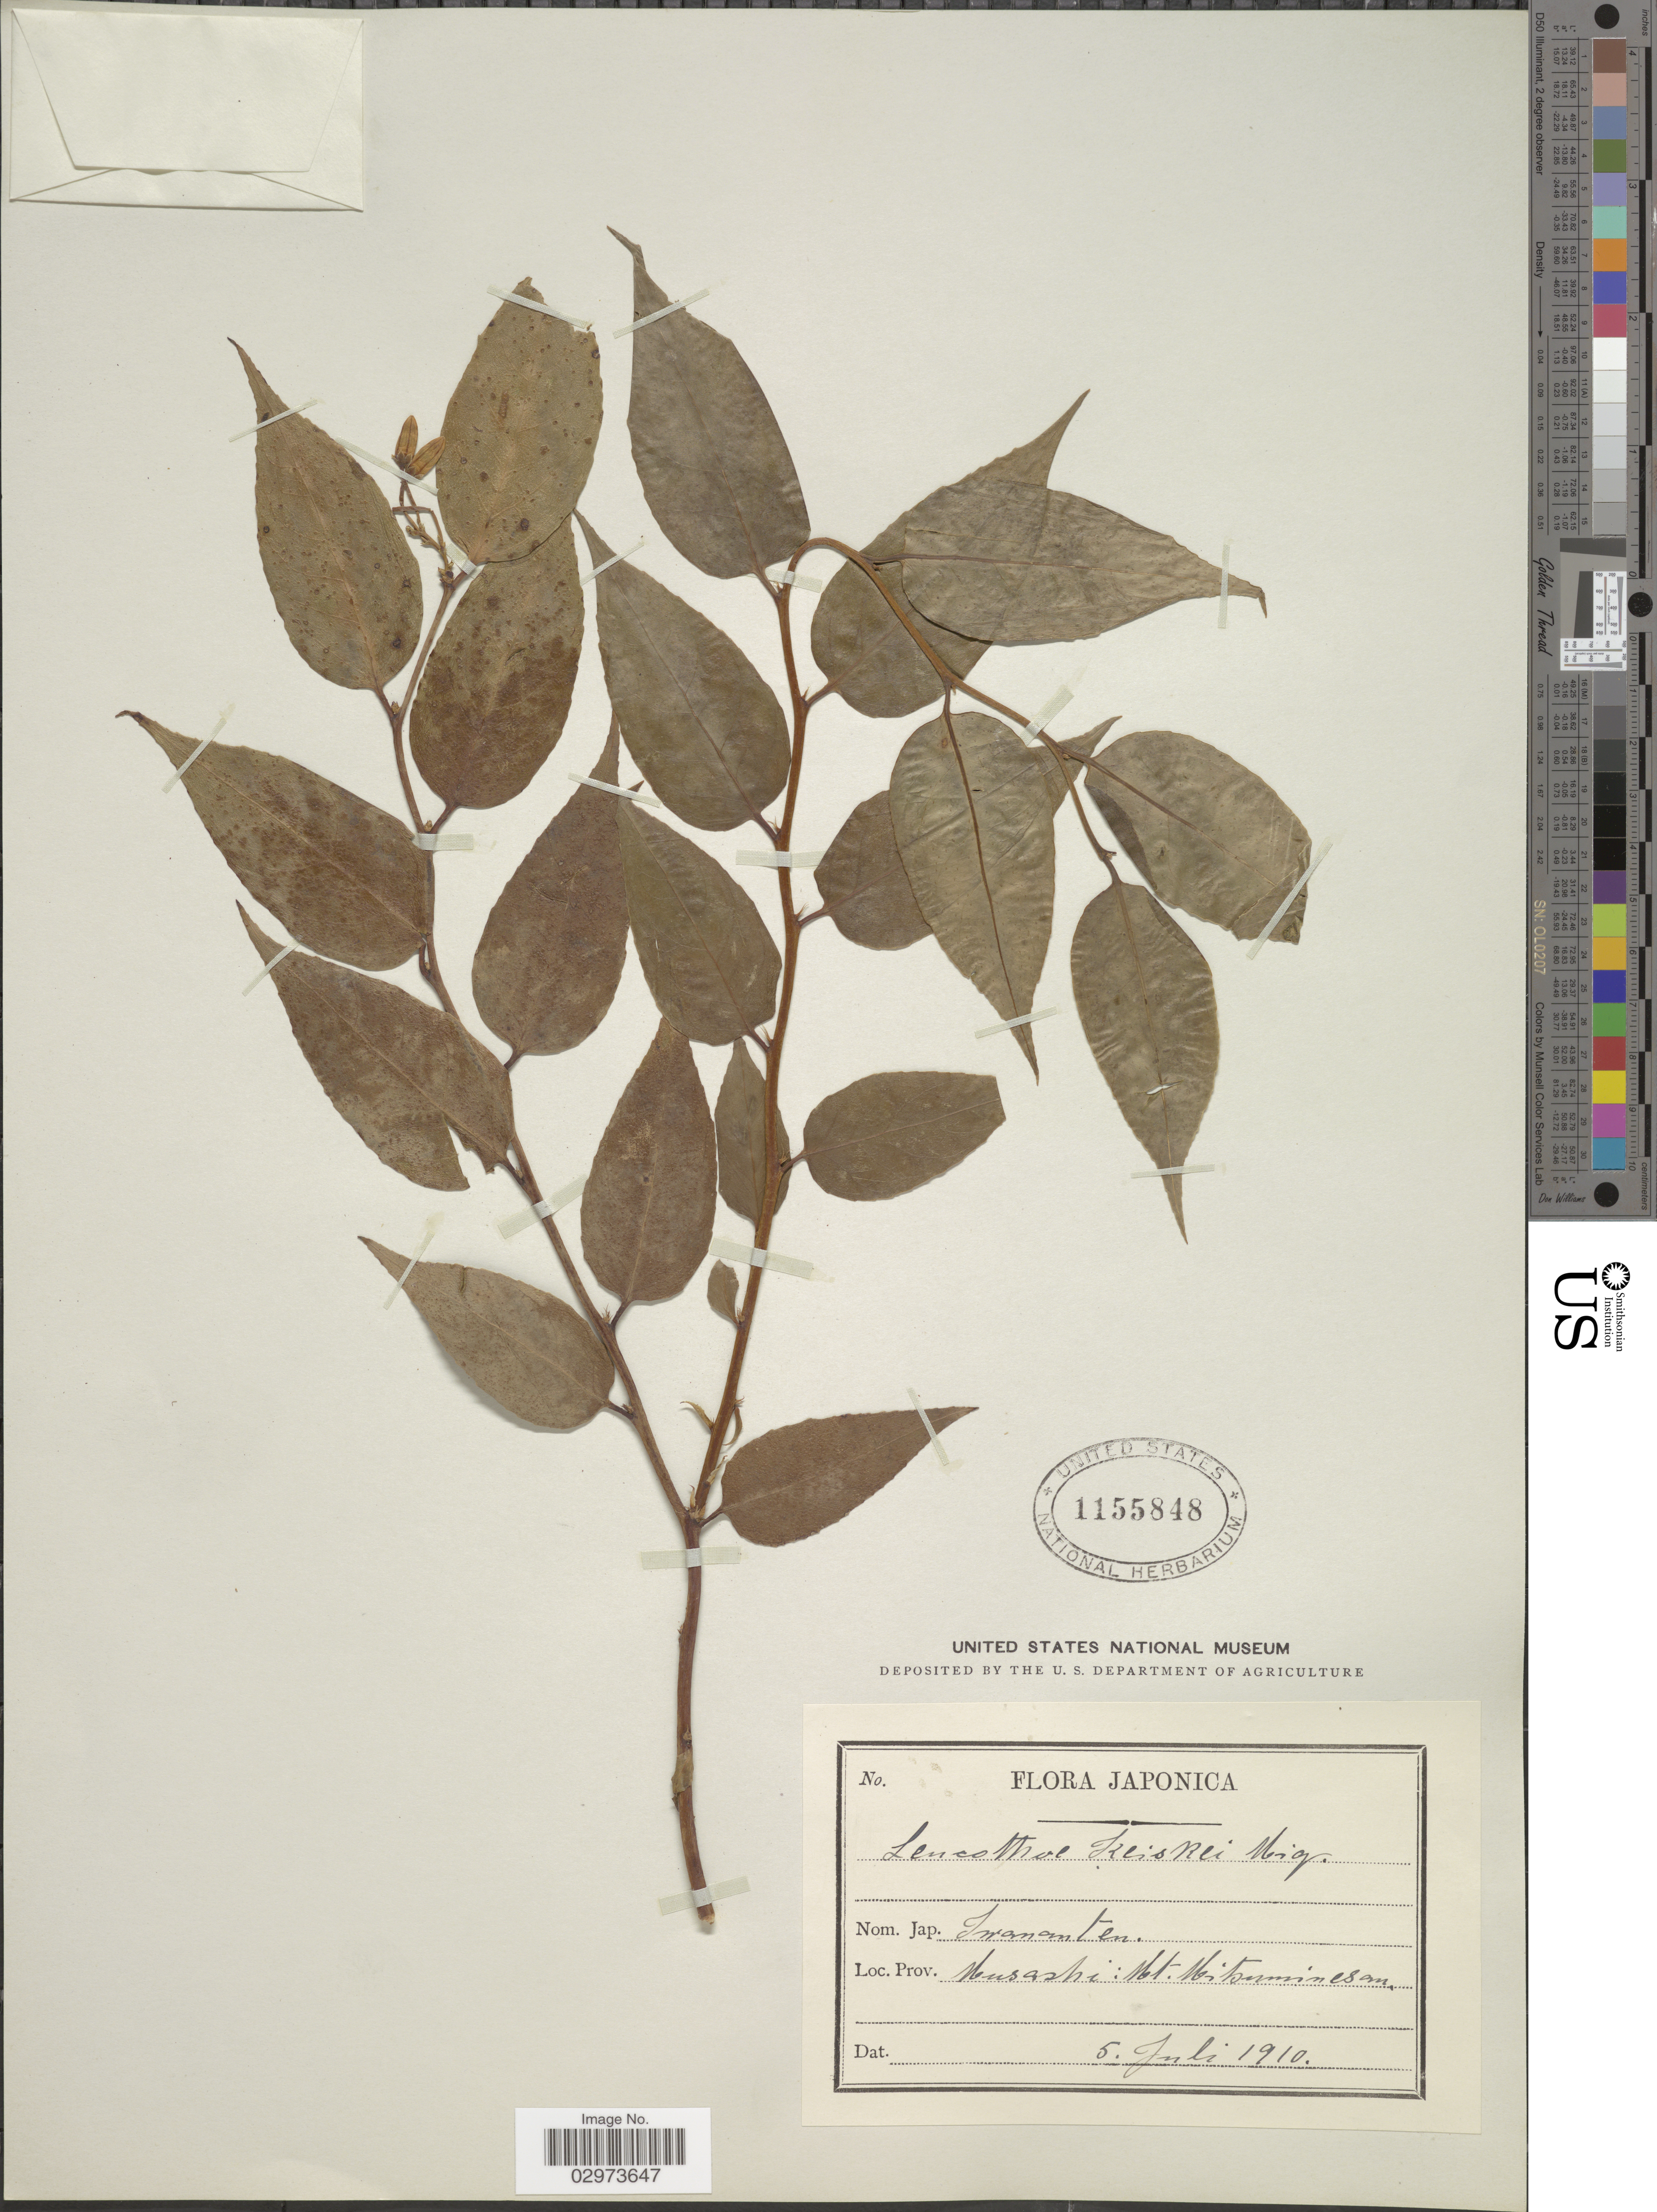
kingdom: Plantae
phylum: Tracheophyta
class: Magnoliopsida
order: Ericales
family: Ericaceae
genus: Leucothoe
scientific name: Leucothoë keiskei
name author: Miq.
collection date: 1910-07-05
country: Japan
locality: Musashi: Mt. Mitsuminesan.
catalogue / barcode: US 1155848